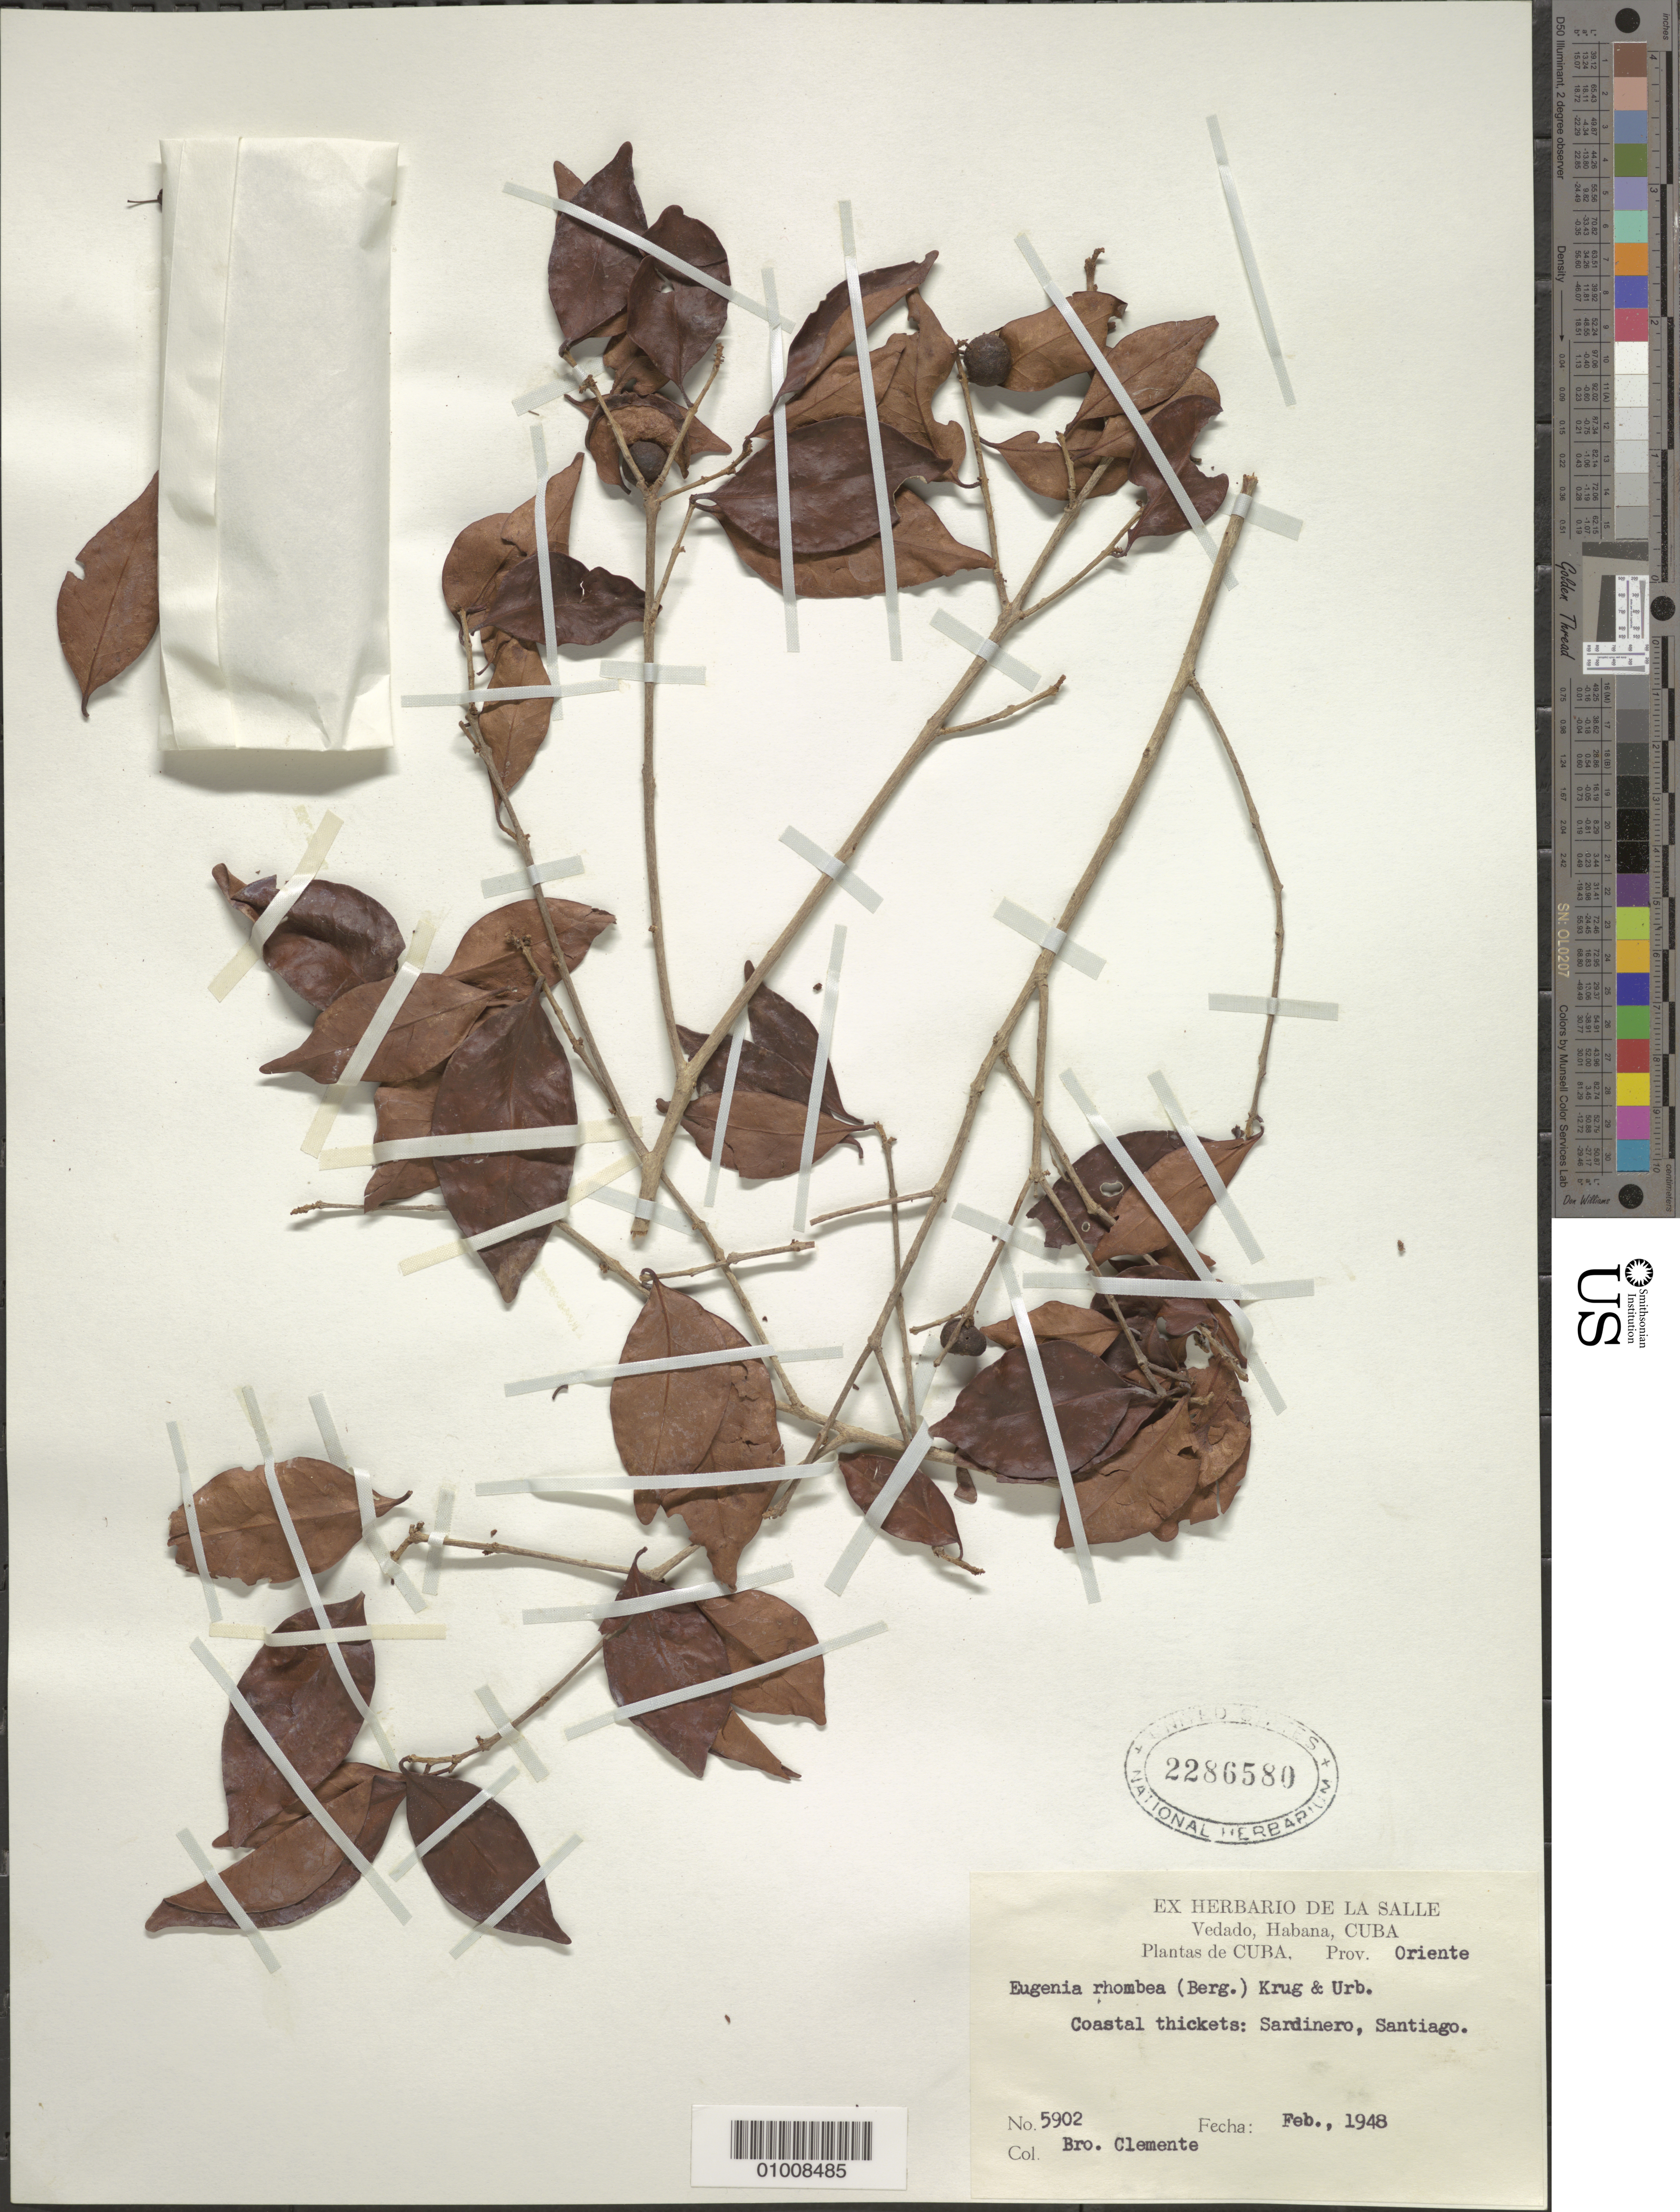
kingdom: Plantae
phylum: Tracheophyta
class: Magnoliopsida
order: Myrtales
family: Myrtaceae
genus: Eugenia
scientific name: Eugenia rhombea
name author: (O. Berg) Krug & Urb.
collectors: Bro. Clemente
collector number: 5902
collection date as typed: Feb 1948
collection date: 1948-02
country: Cuba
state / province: Santiago de Cuba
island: Cuba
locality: Sardinero, Santiago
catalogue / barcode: US 2286580